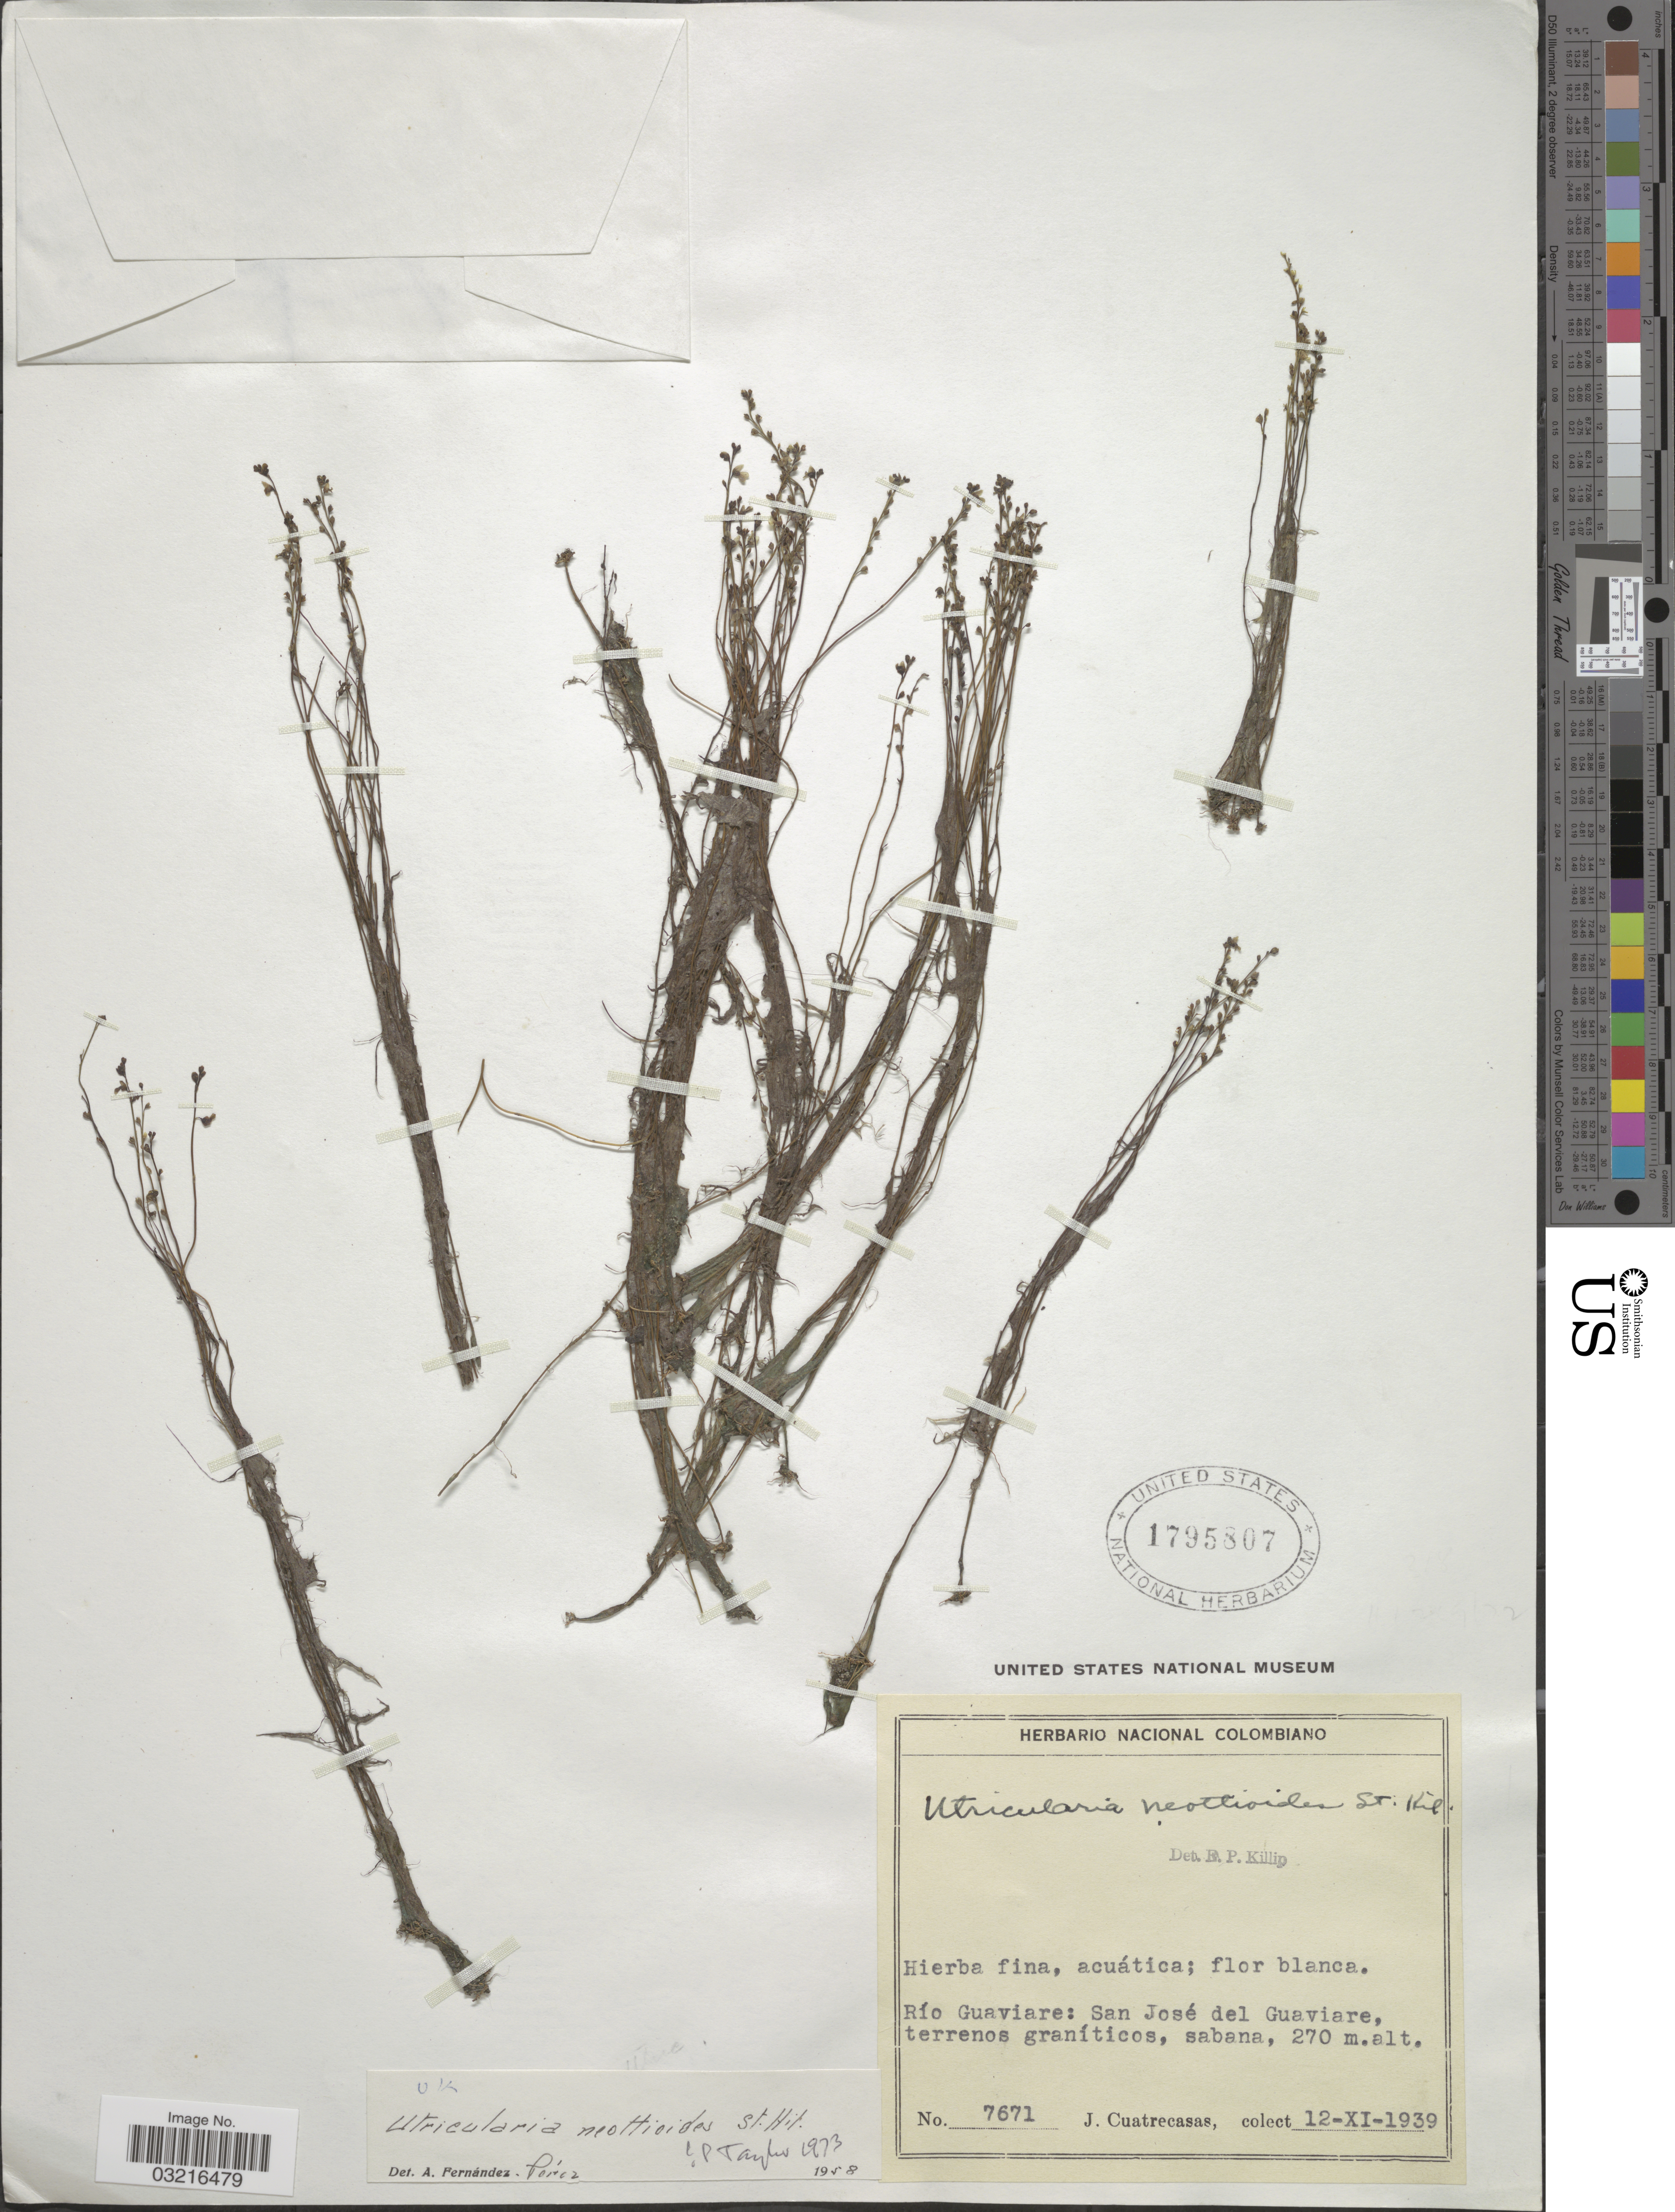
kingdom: Plantae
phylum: Tracheophyta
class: Magnoliopsida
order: Lamiales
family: Lentibulariaceae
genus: Utricularia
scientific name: Utricularia neottioides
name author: A. St.-Hil. & Girard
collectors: J. Cuatrecasas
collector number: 7671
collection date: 1939-11-12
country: Colombia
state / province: Guaviare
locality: Río Guaviare: San José del Guaviare, terrenos graníticos, sabana.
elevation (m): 270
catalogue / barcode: US 1795807